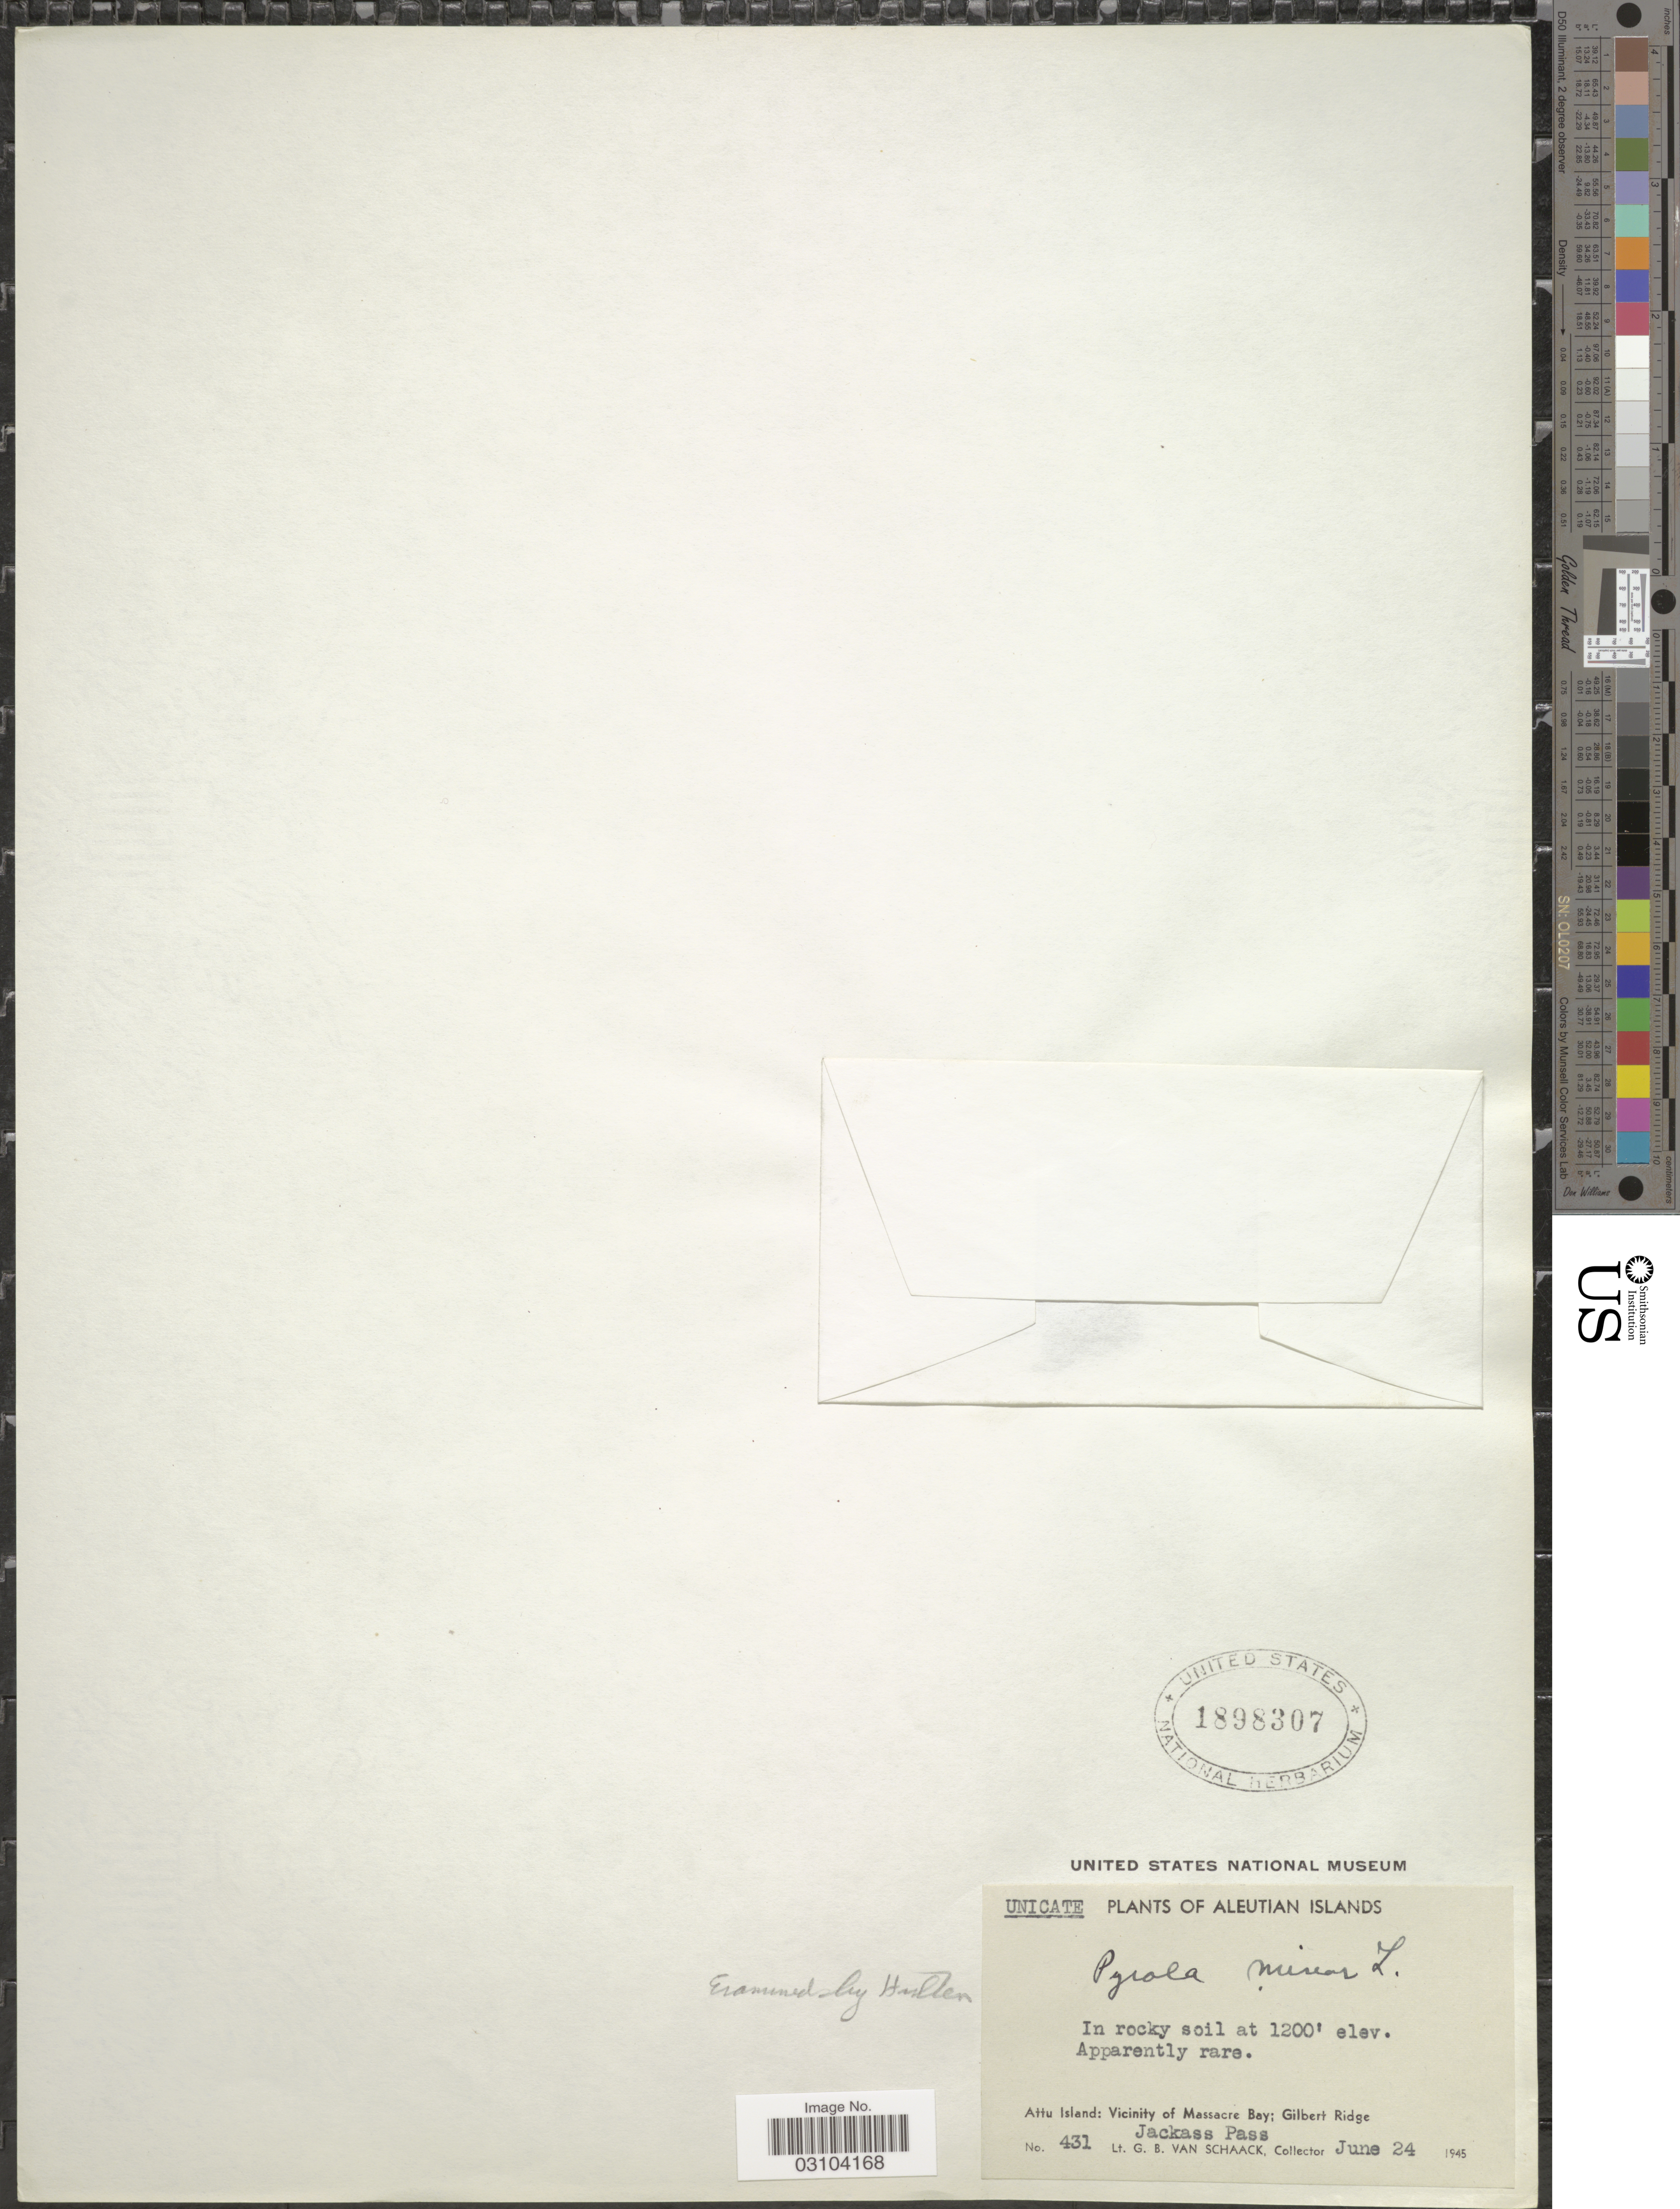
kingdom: Plantae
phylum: Tracheophyta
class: Magnoliopsida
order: Ericales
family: Ericaceae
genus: Pyrola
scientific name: Pyrola minor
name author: L.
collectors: G. Van Schaack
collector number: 431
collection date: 1945-06-24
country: United States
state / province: Alaska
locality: Aleutian Islands. Attu Island: Vicinity of Massacre Bay; Gilbert Ridge Jackass Pass.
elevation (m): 366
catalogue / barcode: US 1898307